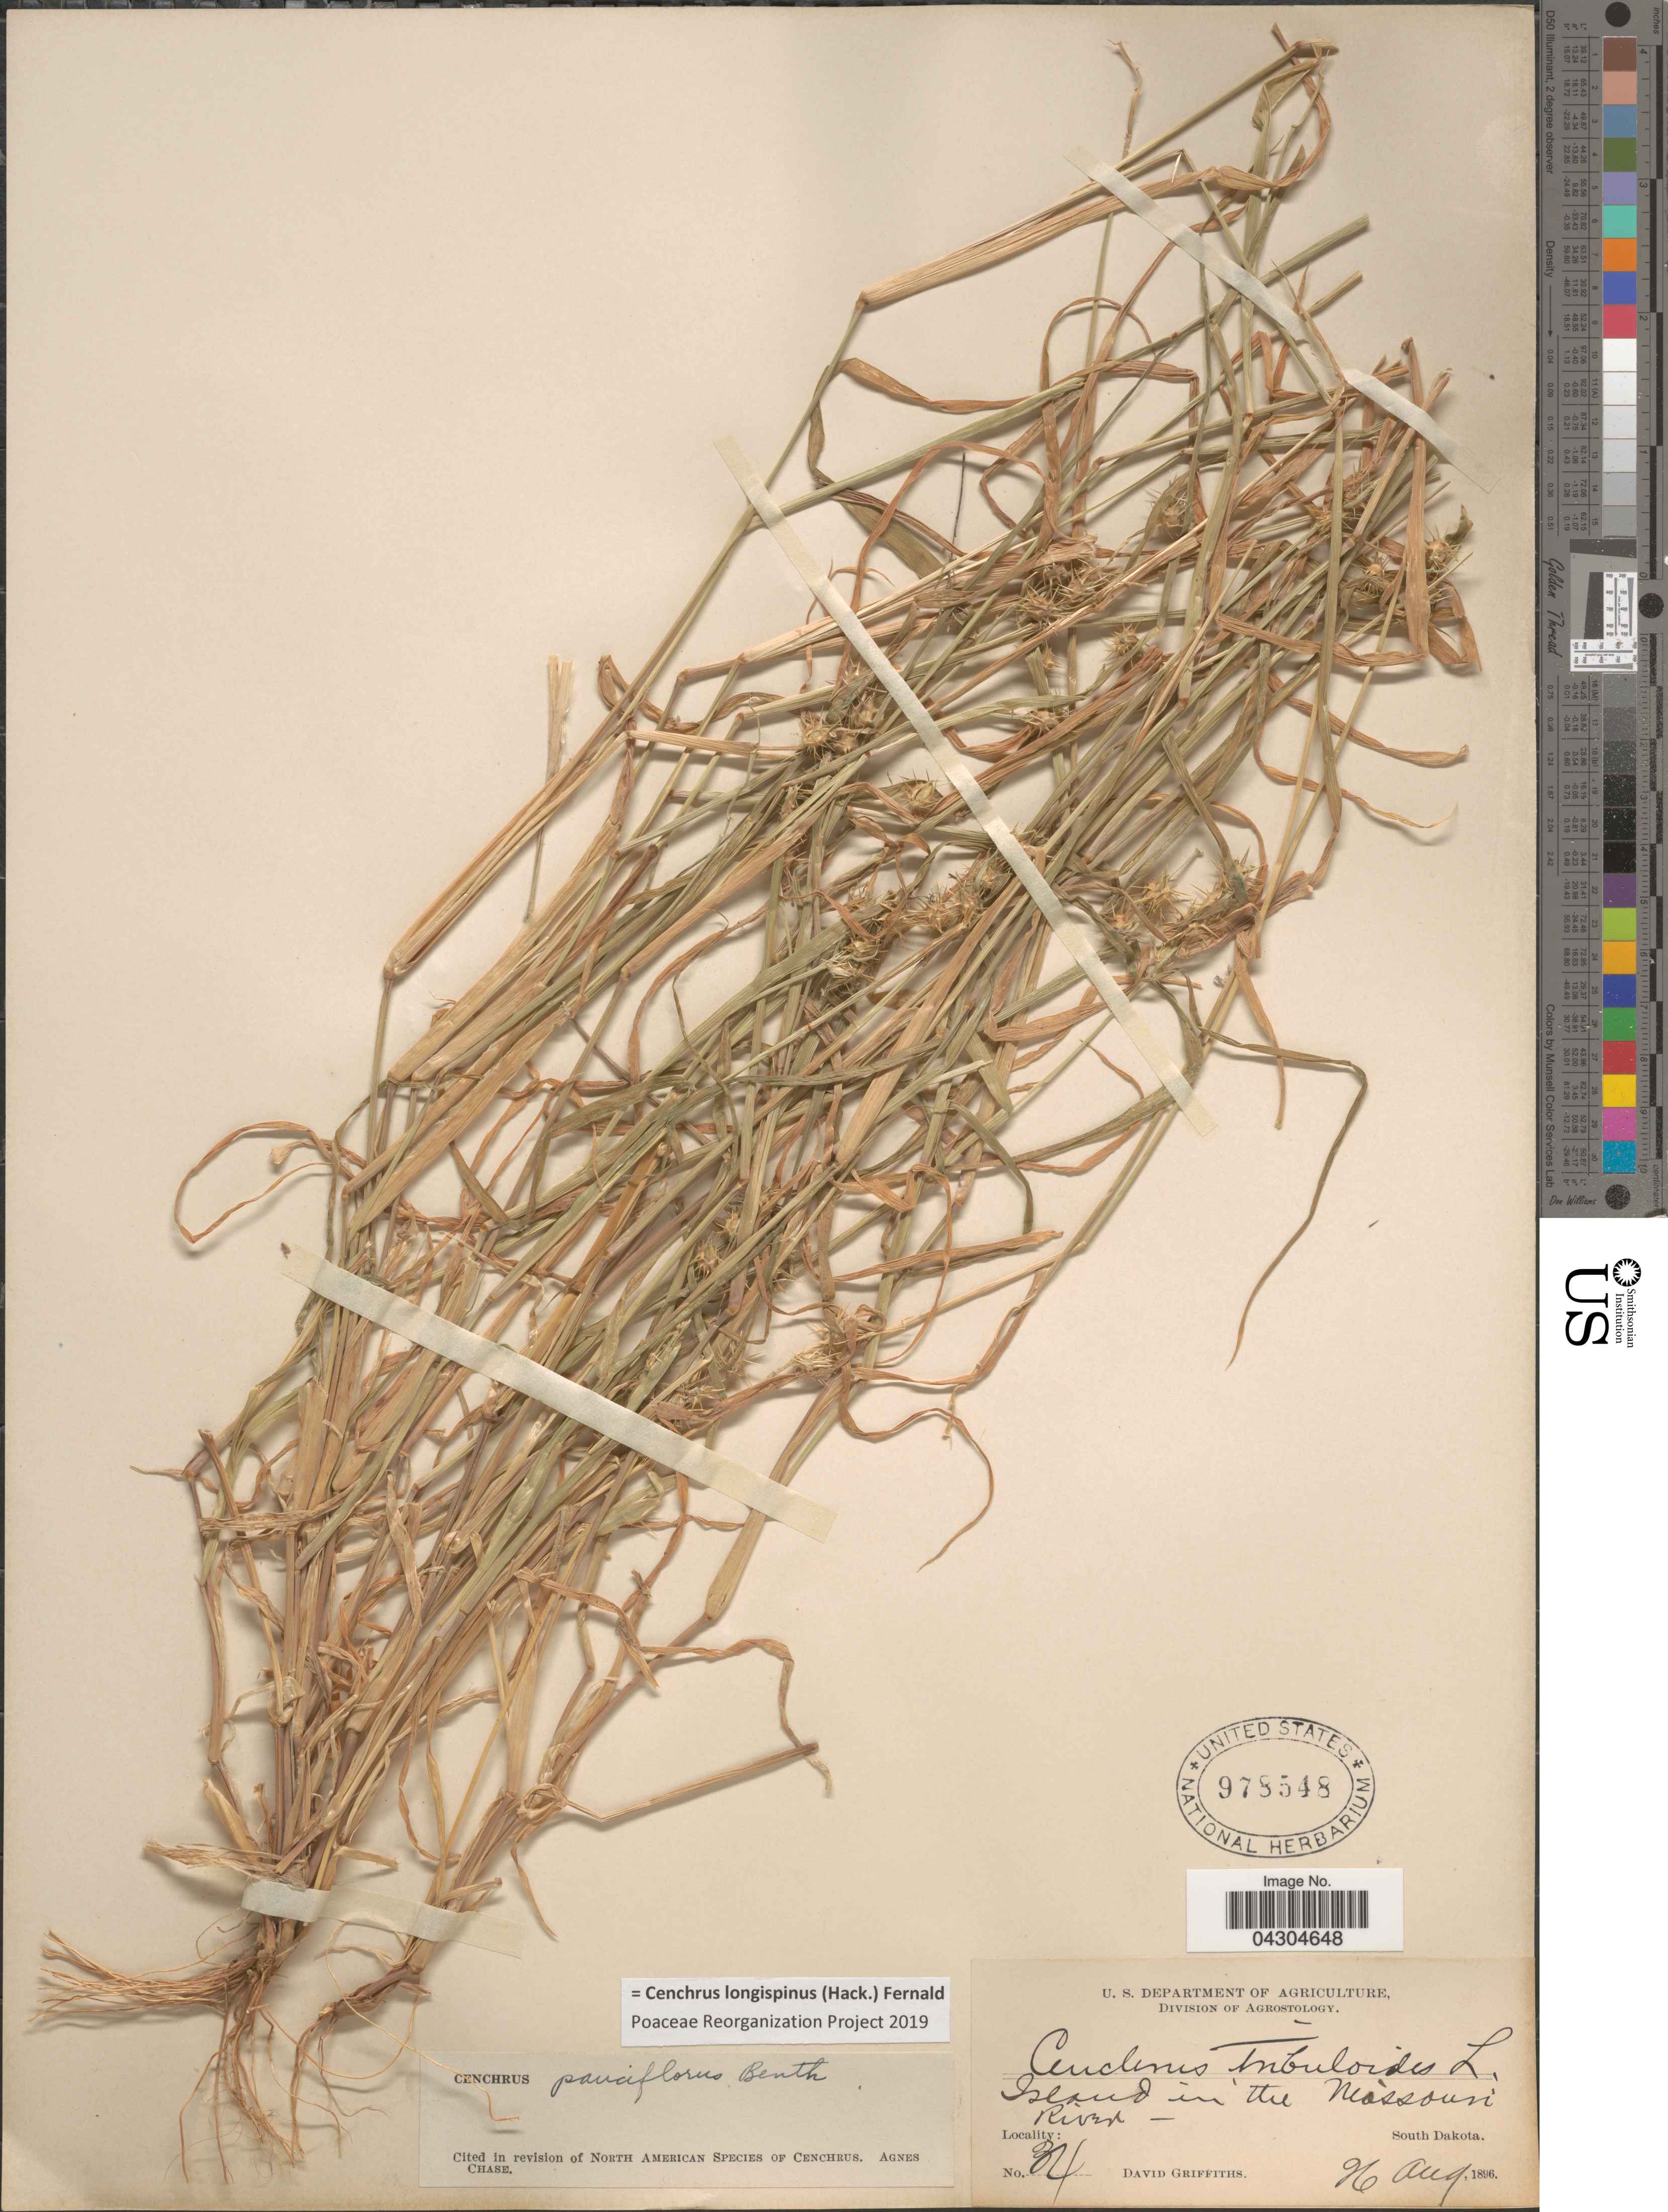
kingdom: Plantae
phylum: Tracheophyta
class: Liliopsida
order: Poales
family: Poaceae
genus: Cenchrus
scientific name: Cenchrus longispinus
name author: (Hack.) Fernald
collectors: D. Griffiths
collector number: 34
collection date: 1896-08-26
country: United States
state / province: South Dakota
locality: Island in the Missouri River.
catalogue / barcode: US 978548